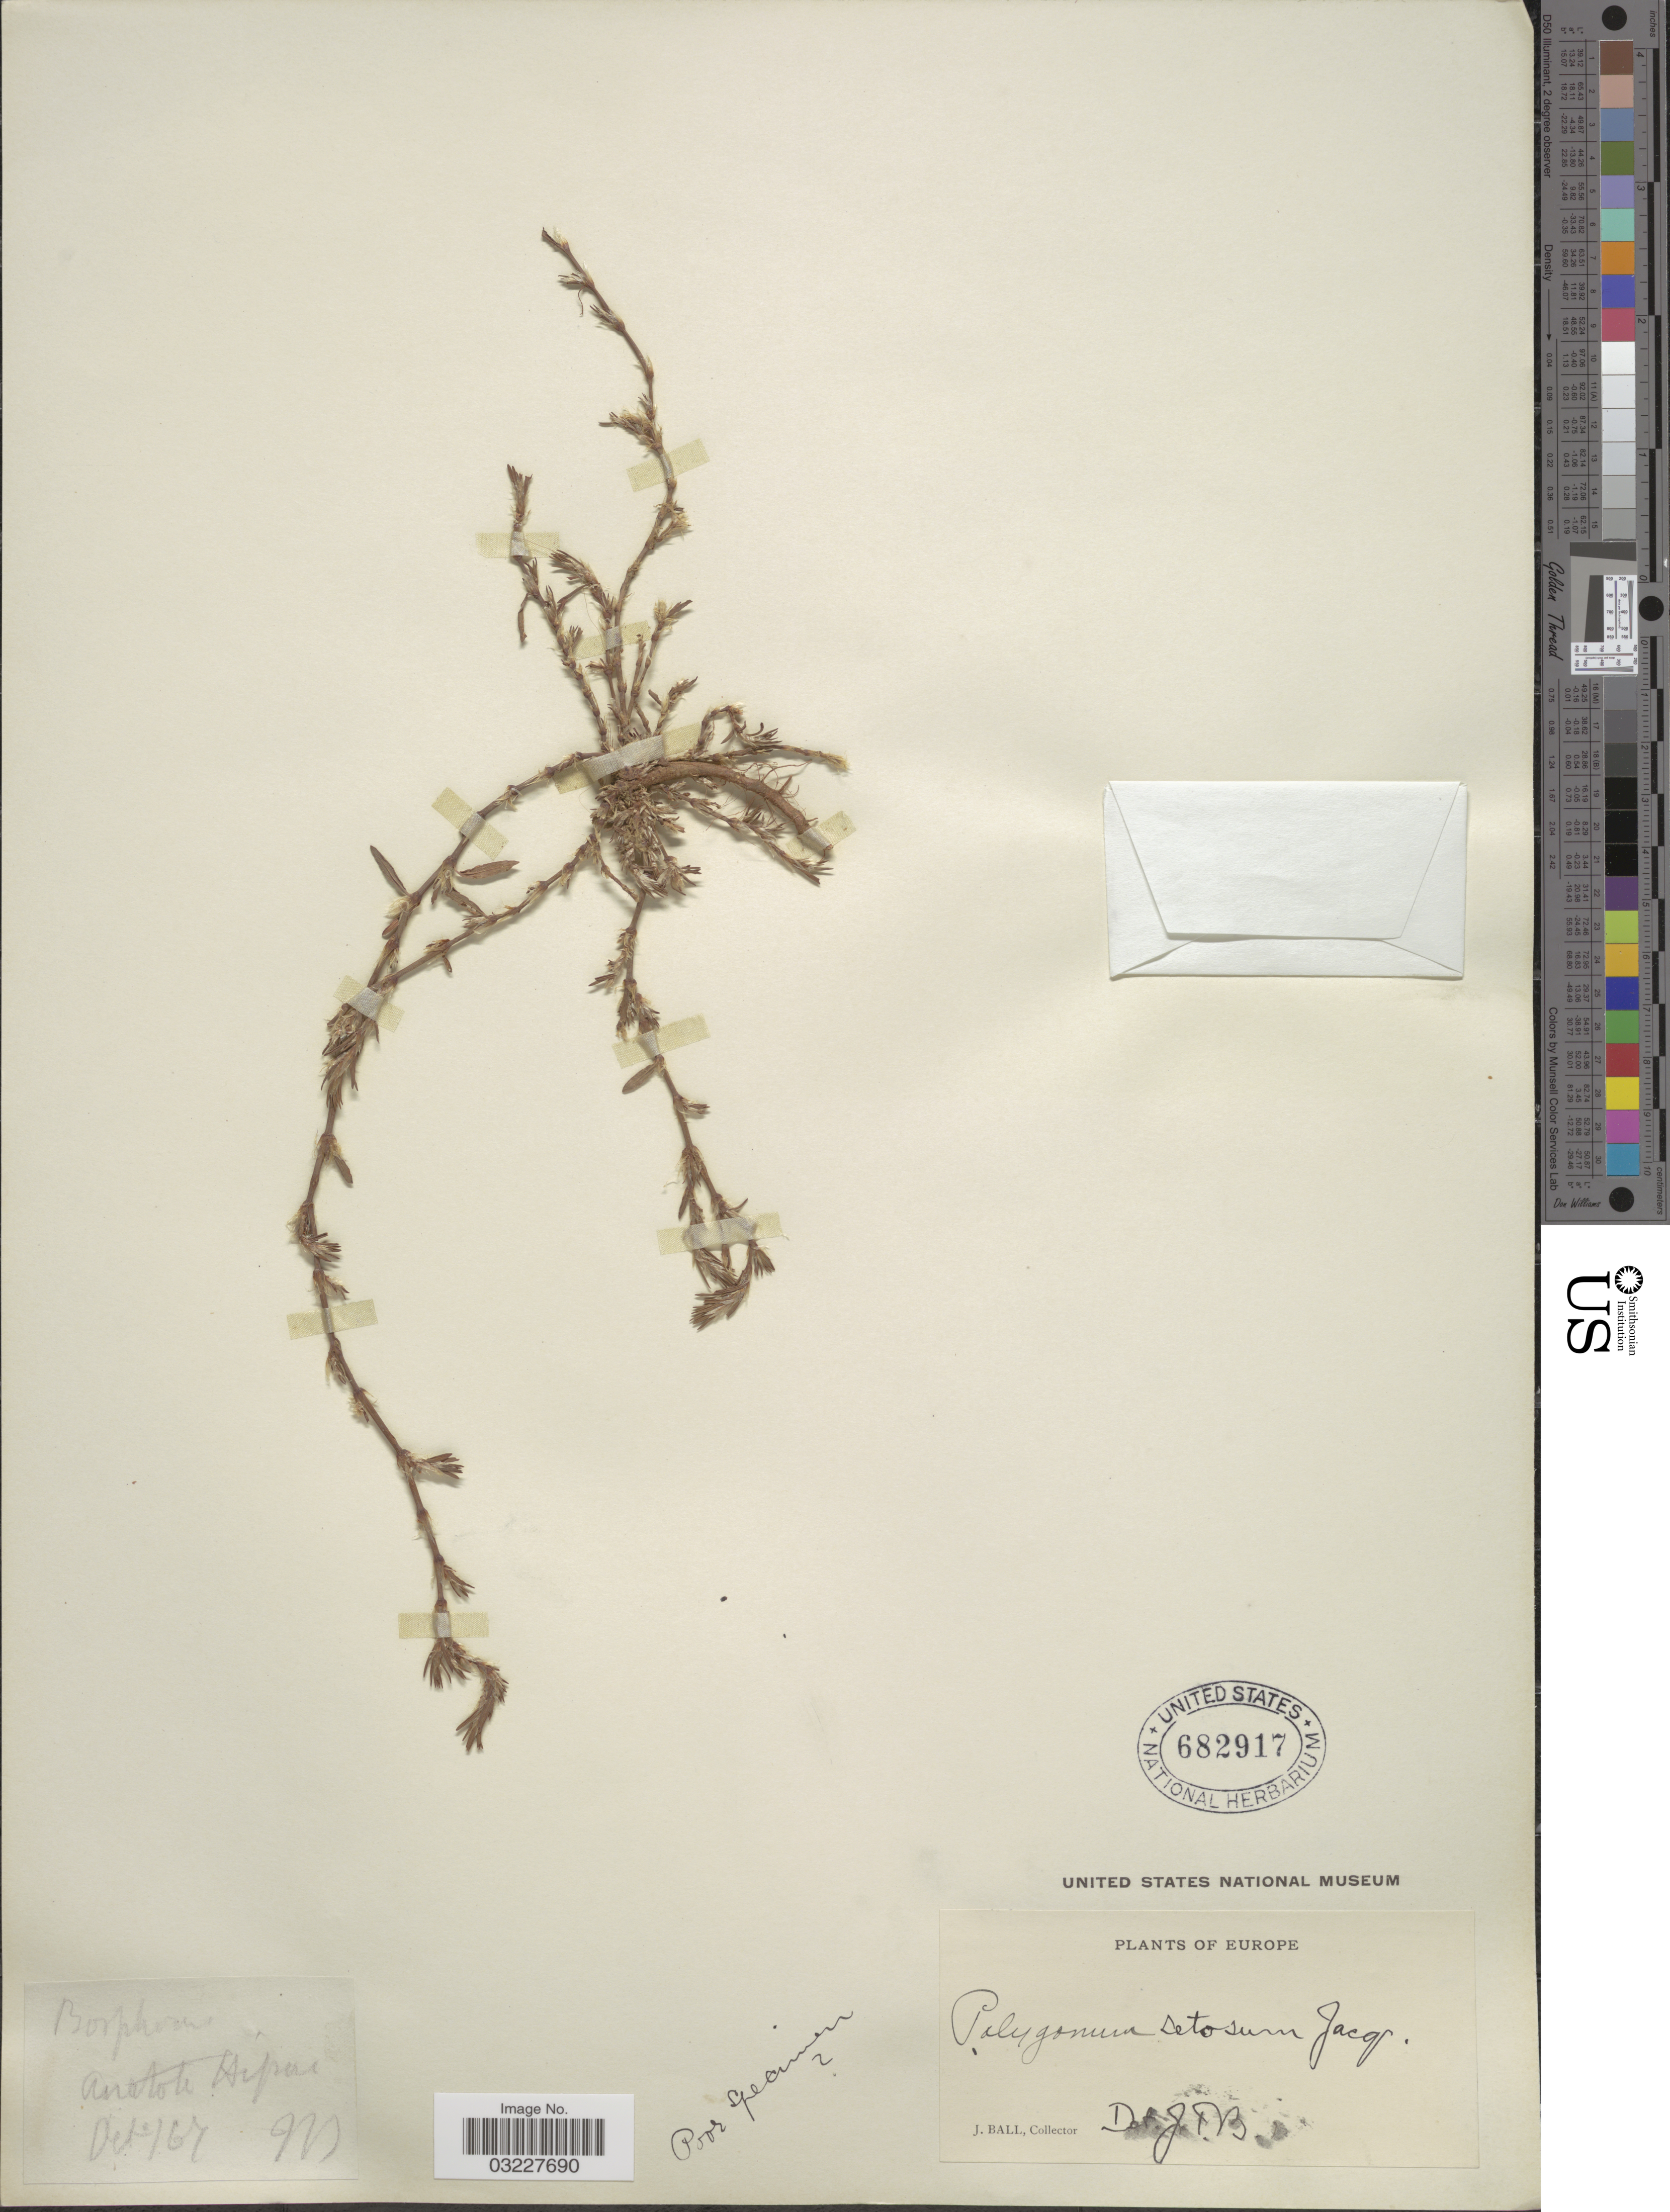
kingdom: Plantae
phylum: Tracheophyta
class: Magnoliopsida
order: Caryophyllales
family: Polygonaceae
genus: Polygonum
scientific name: Polygonum setosum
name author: Jacq.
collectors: J. Ball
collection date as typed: Transcribed d/m/y: /10/67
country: Turkey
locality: "Europe" Bosphorus Anatoli Aipai. [interpreted]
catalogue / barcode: US 682917